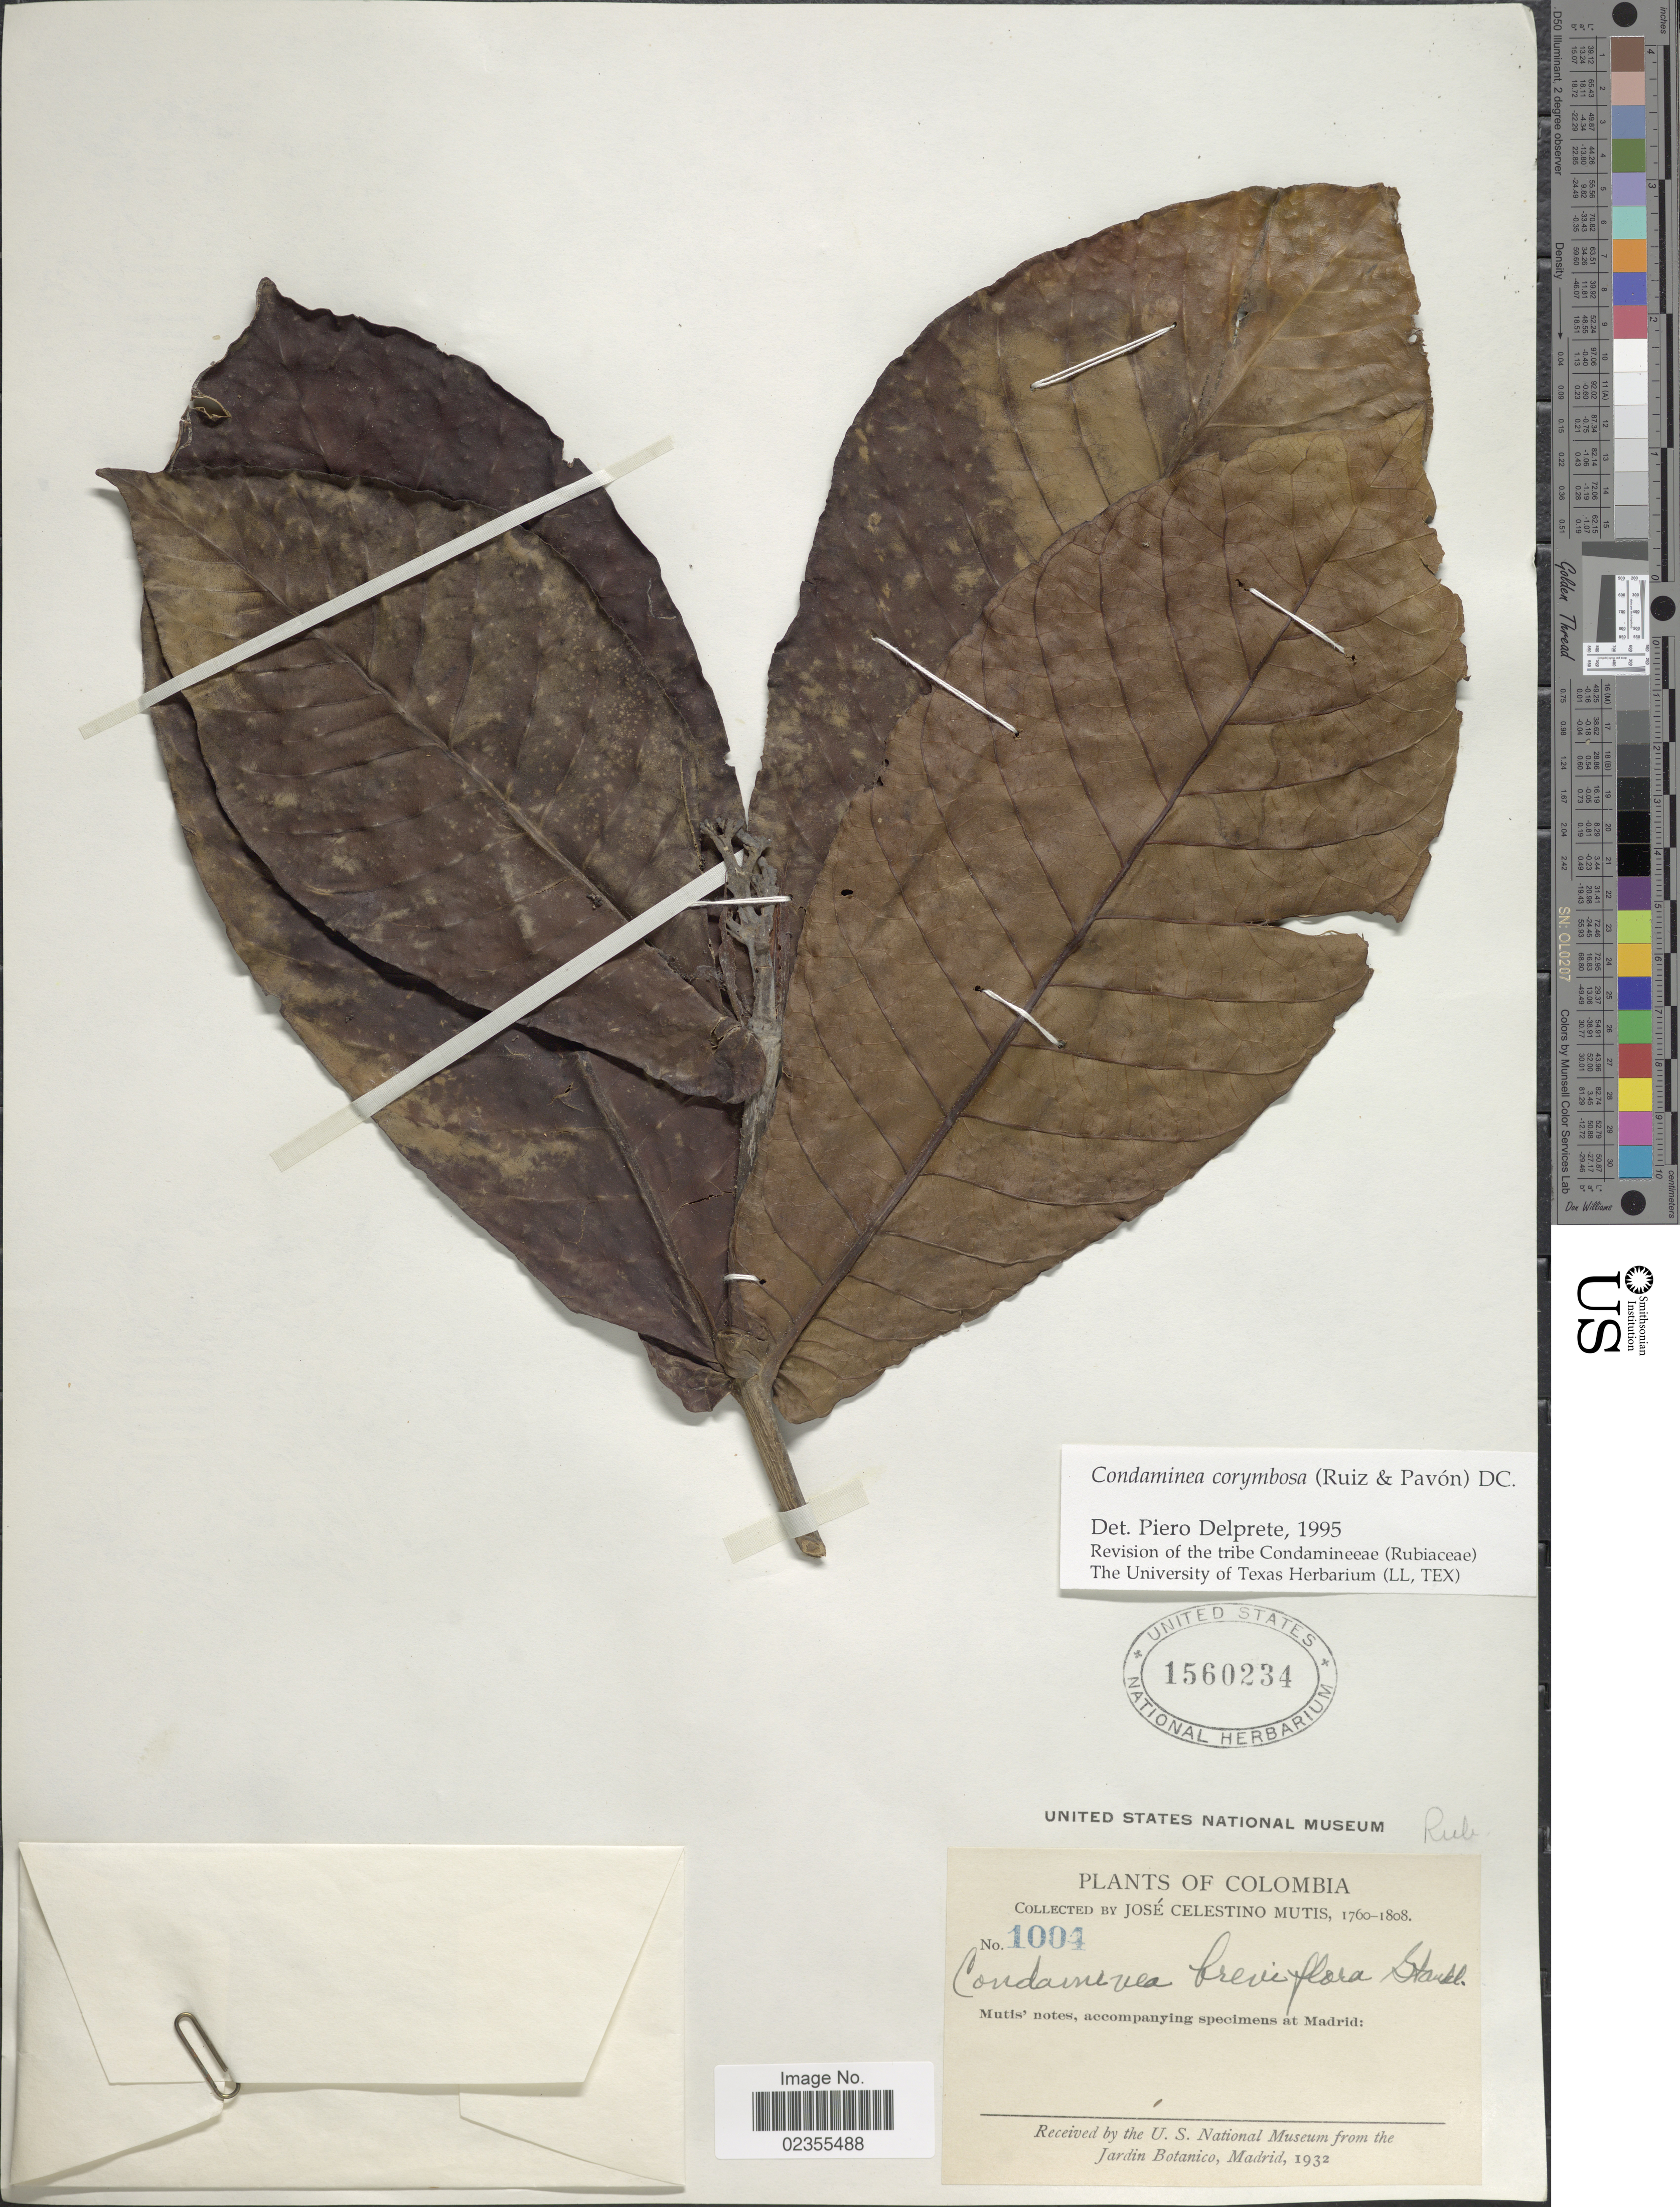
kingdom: Plantae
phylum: Tracheophyta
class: Magnoliopsida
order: Gentianales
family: Rubiaceae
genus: Condaminea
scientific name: Condaminea corymbosa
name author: (Ruiz & Pav.) DC.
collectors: J. C. B. Mutis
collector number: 1004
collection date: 1760/1808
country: Colombia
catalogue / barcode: US 1560234